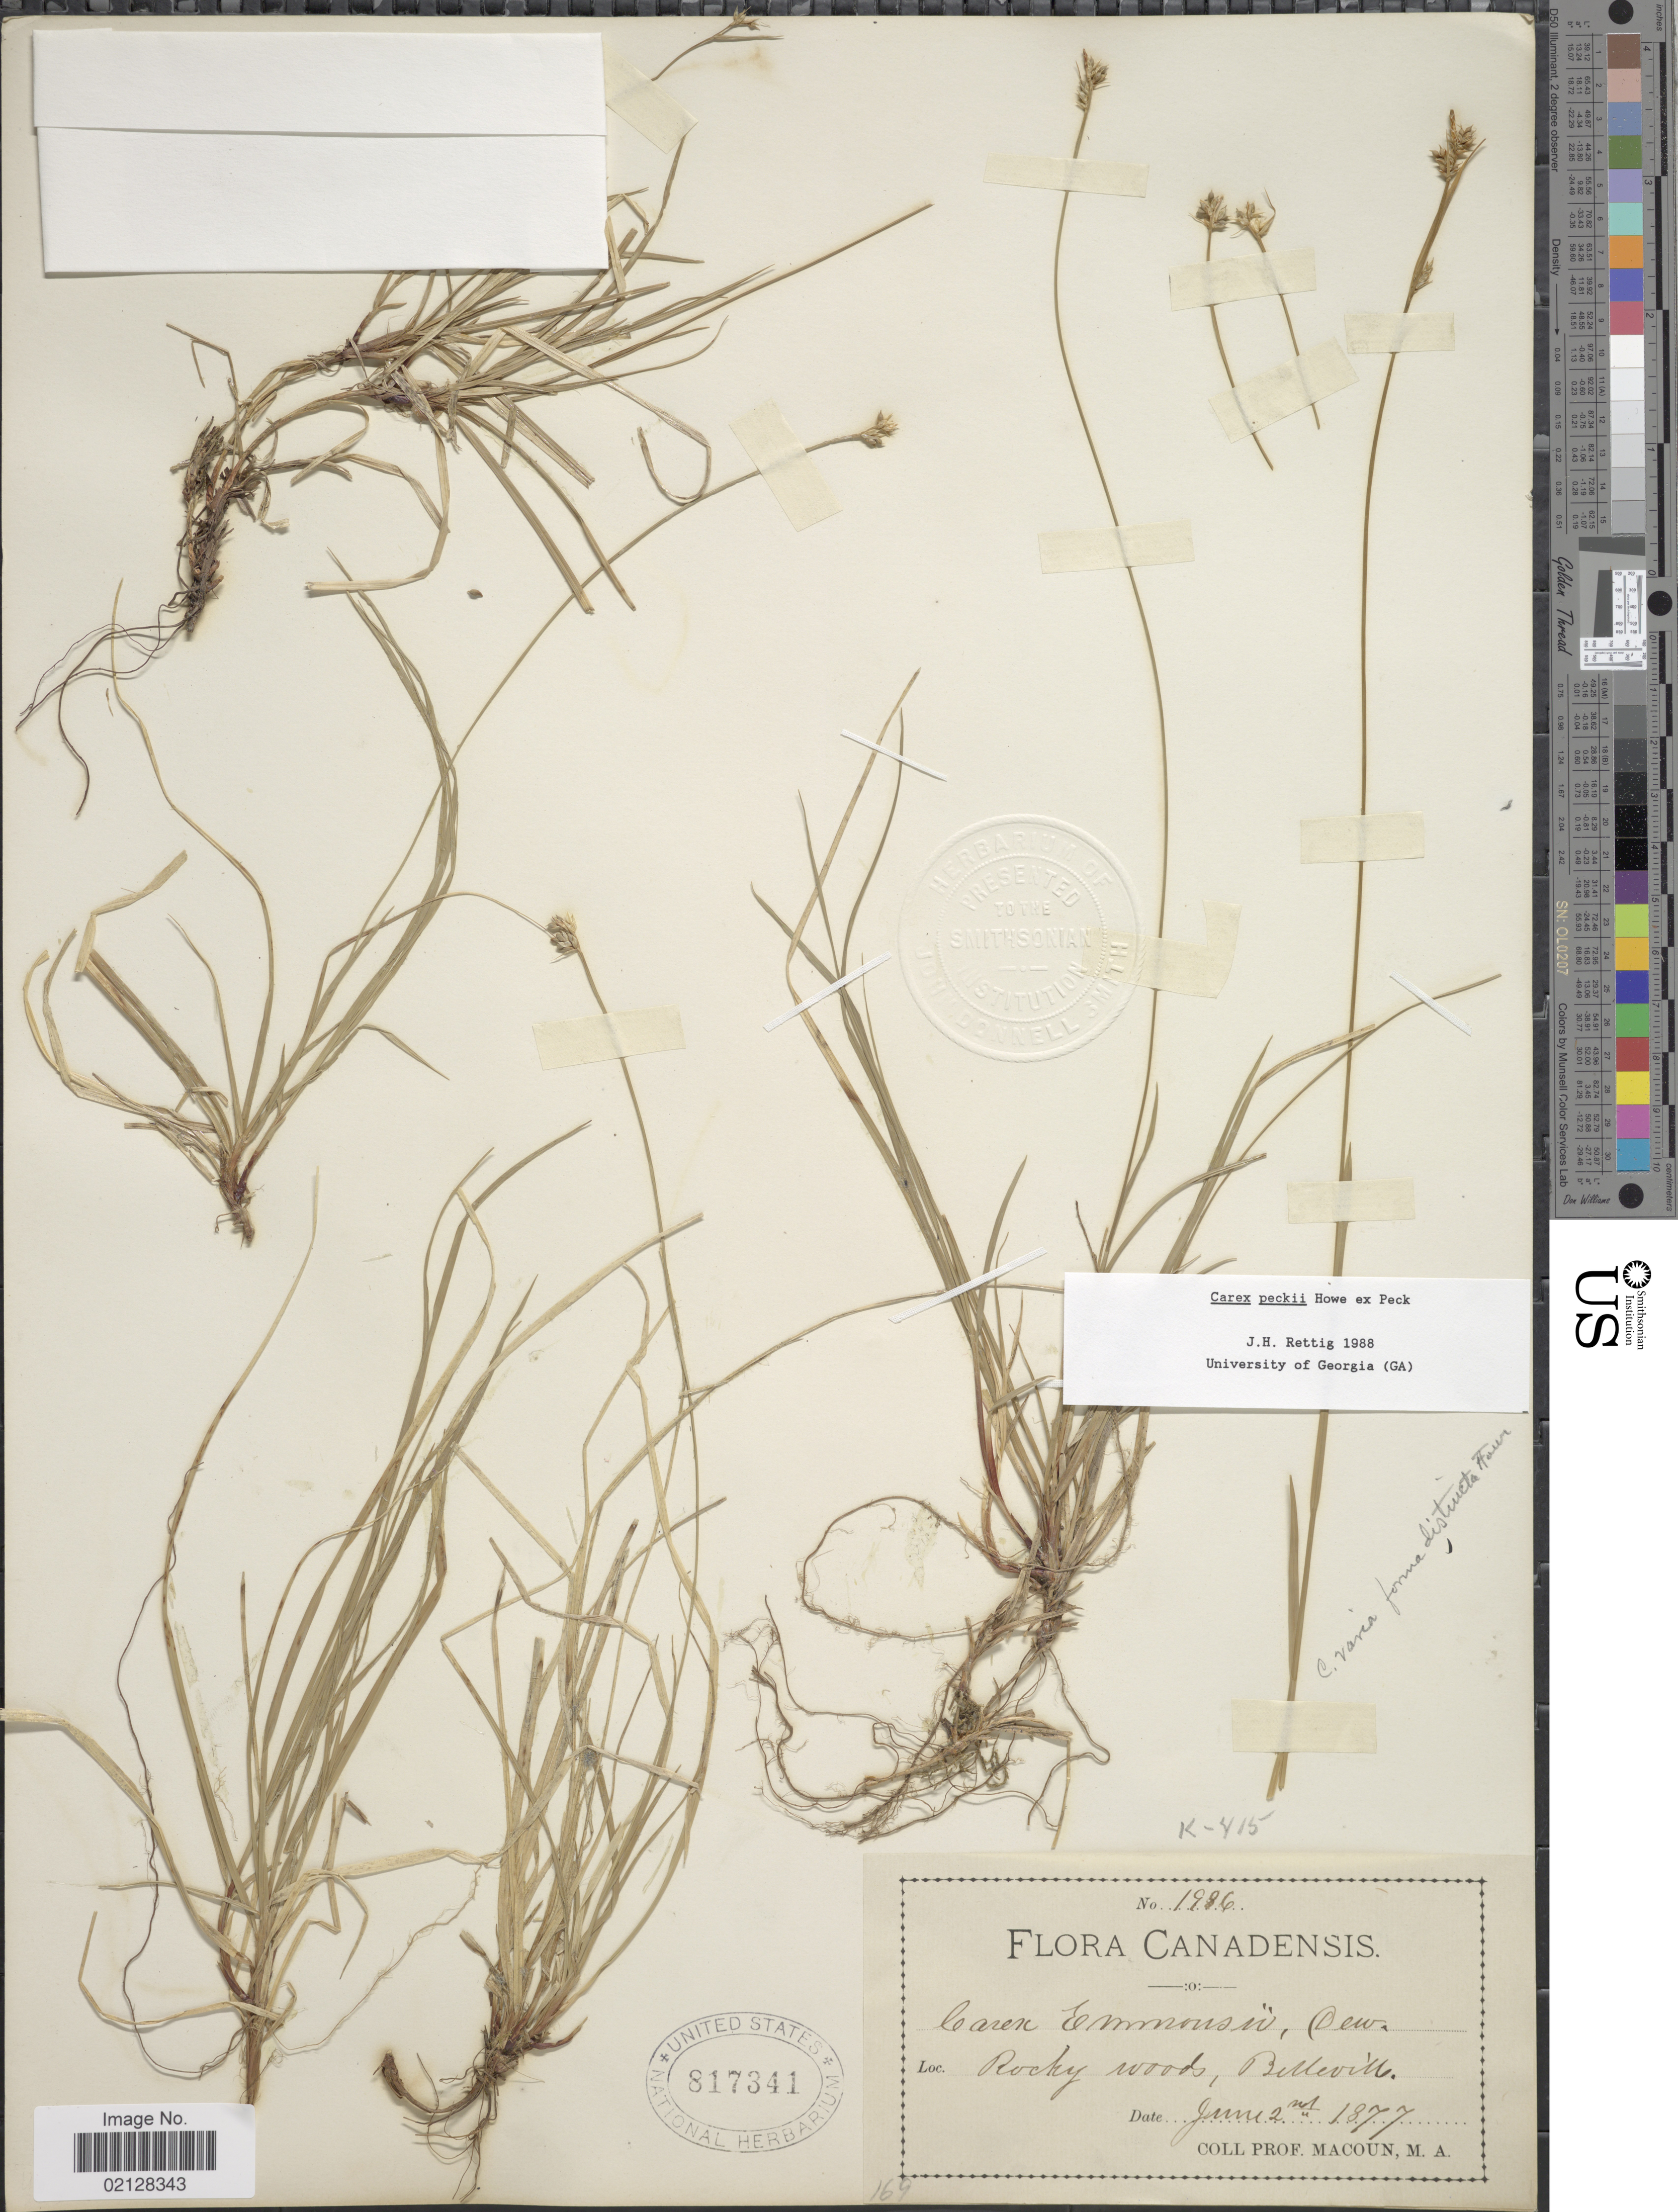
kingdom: Plantae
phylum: Tracheophyta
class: Liliopsida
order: Poales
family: Cyperaceae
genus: Carex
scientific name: Carex peckii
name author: Howe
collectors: M. Macoun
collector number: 1986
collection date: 1877-06-02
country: Canada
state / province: Ontario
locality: Rocky woods, Belleville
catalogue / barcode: US 817341